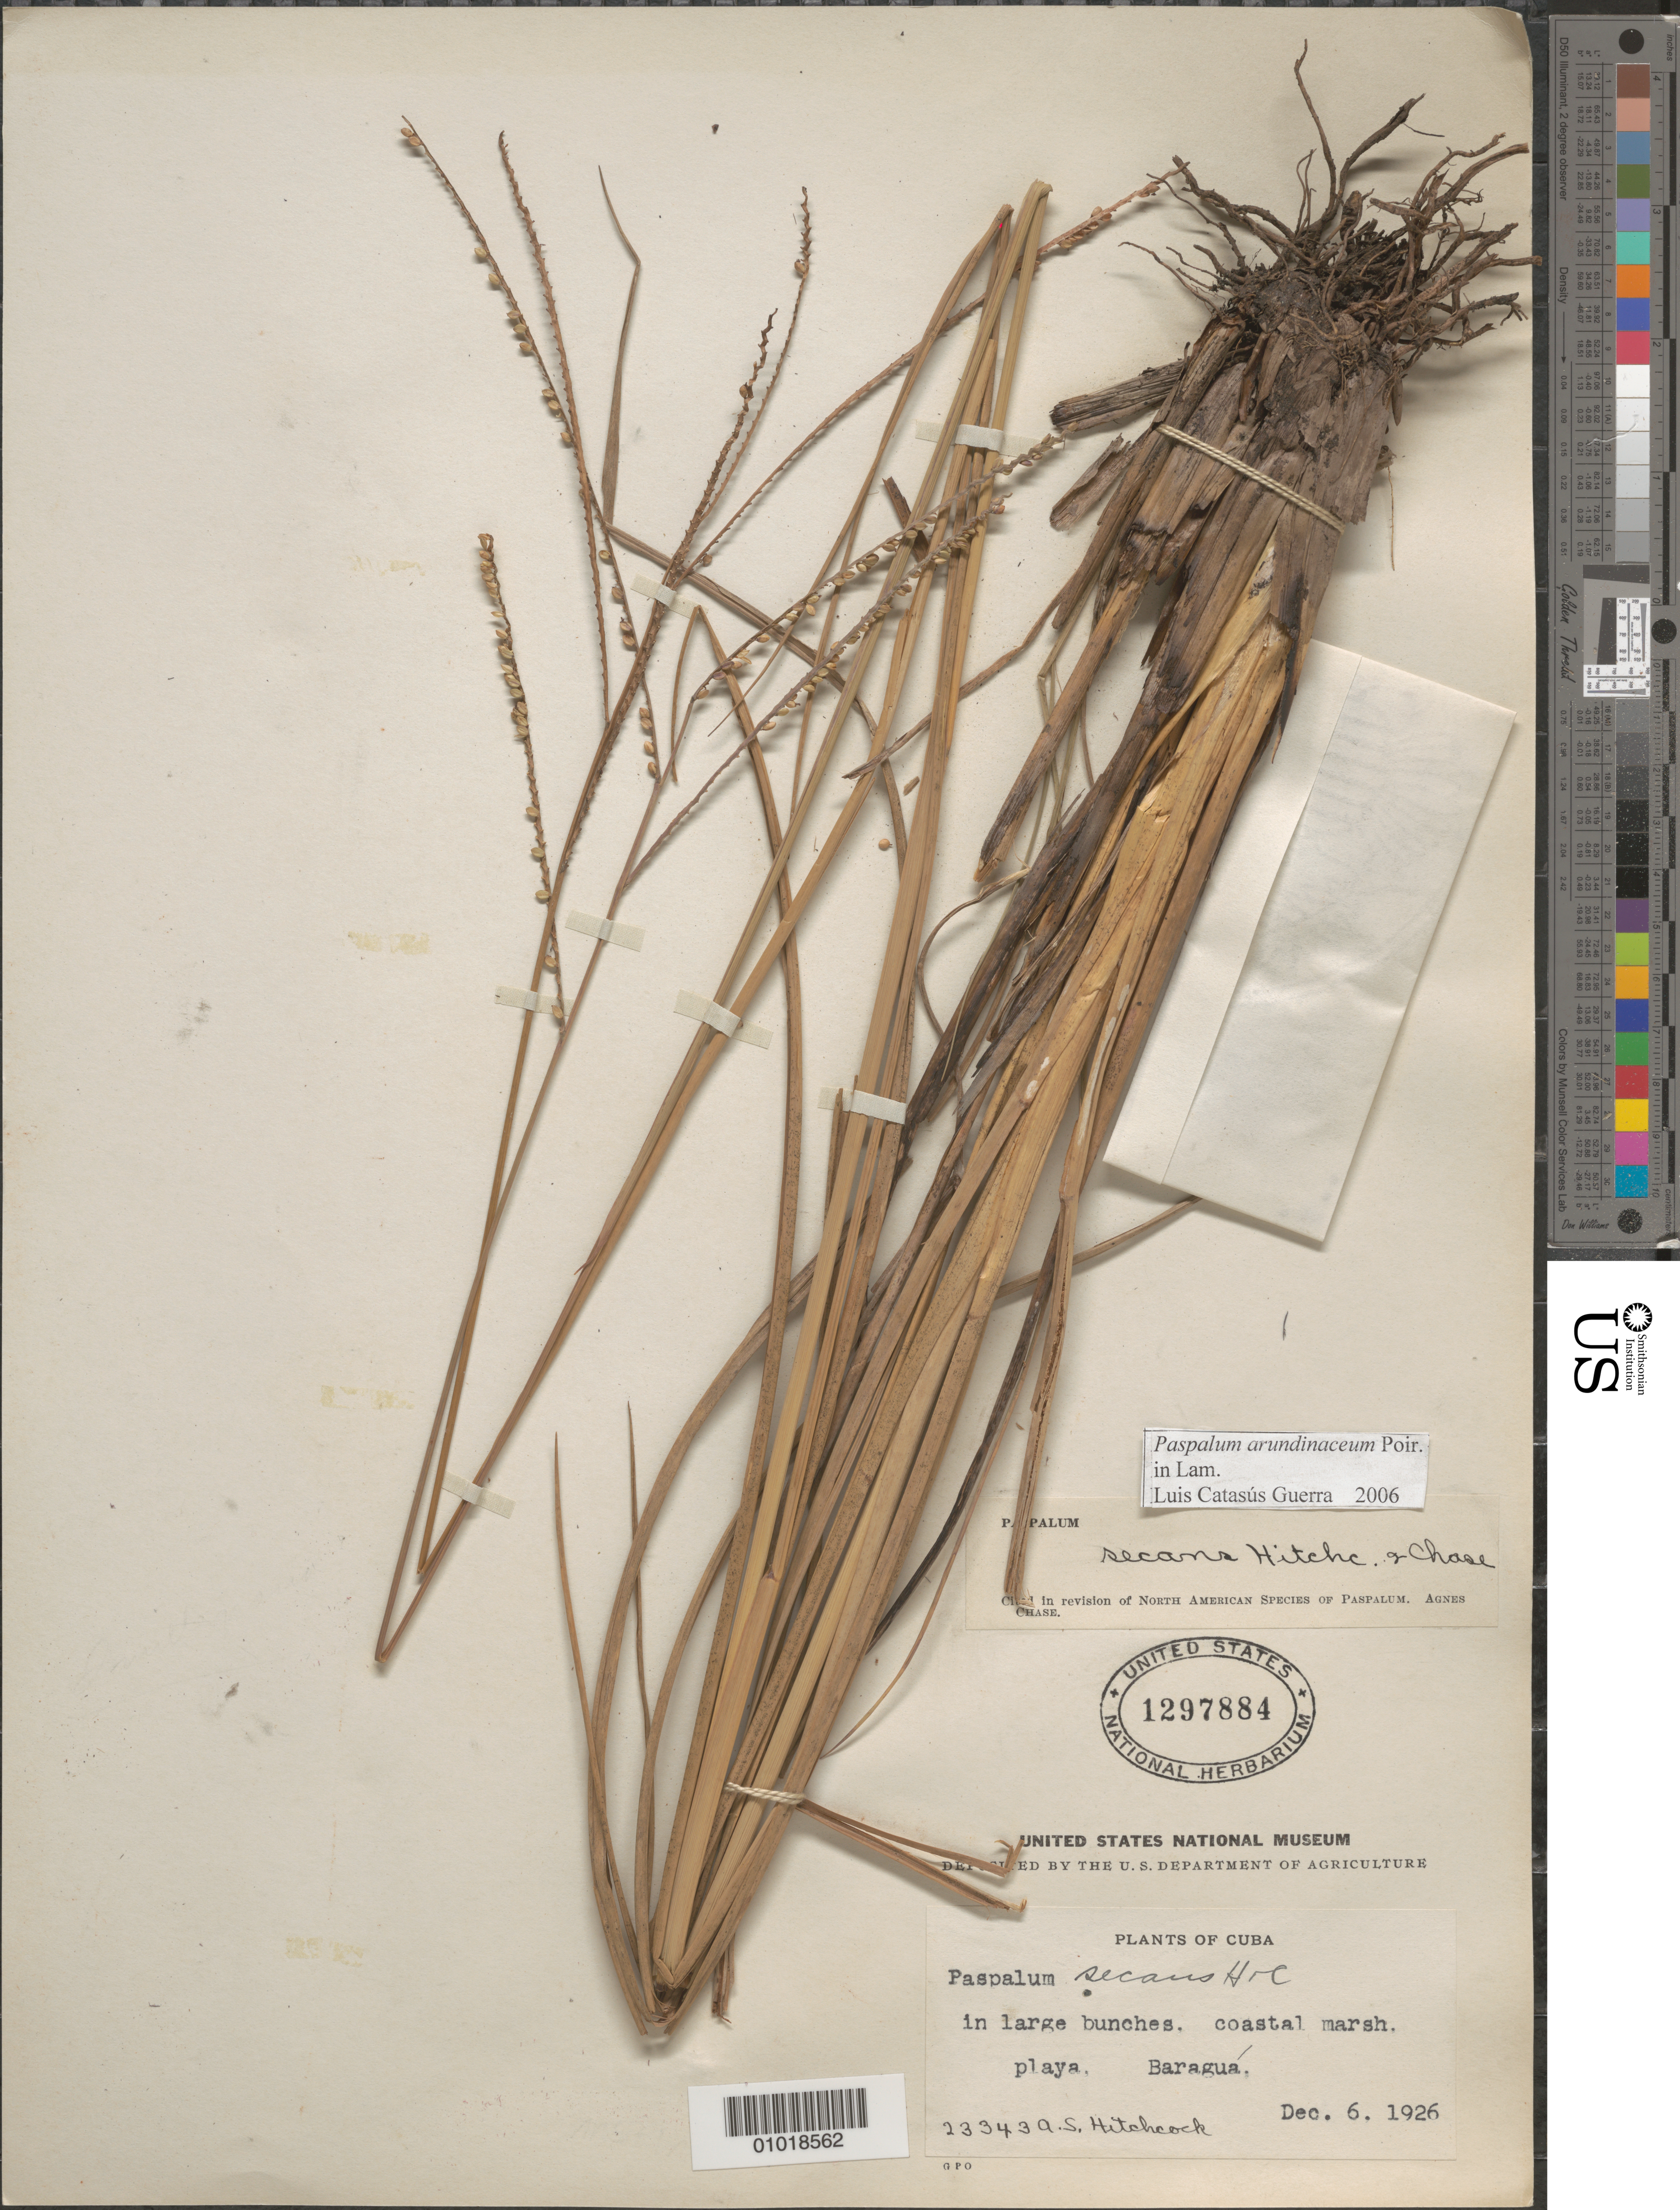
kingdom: Plantae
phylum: Tracheophyta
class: Liliopsida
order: Poales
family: Poaceae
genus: Paspalum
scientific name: Paspalum arundinaceum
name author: Poir.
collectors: A. S. Hitchcock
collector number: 23343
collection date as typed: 06 Dec 1926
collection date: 1926-12-06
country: Cuba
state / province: Pinar del Rio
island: Cuba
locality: Baragua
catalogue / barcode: US 1297884